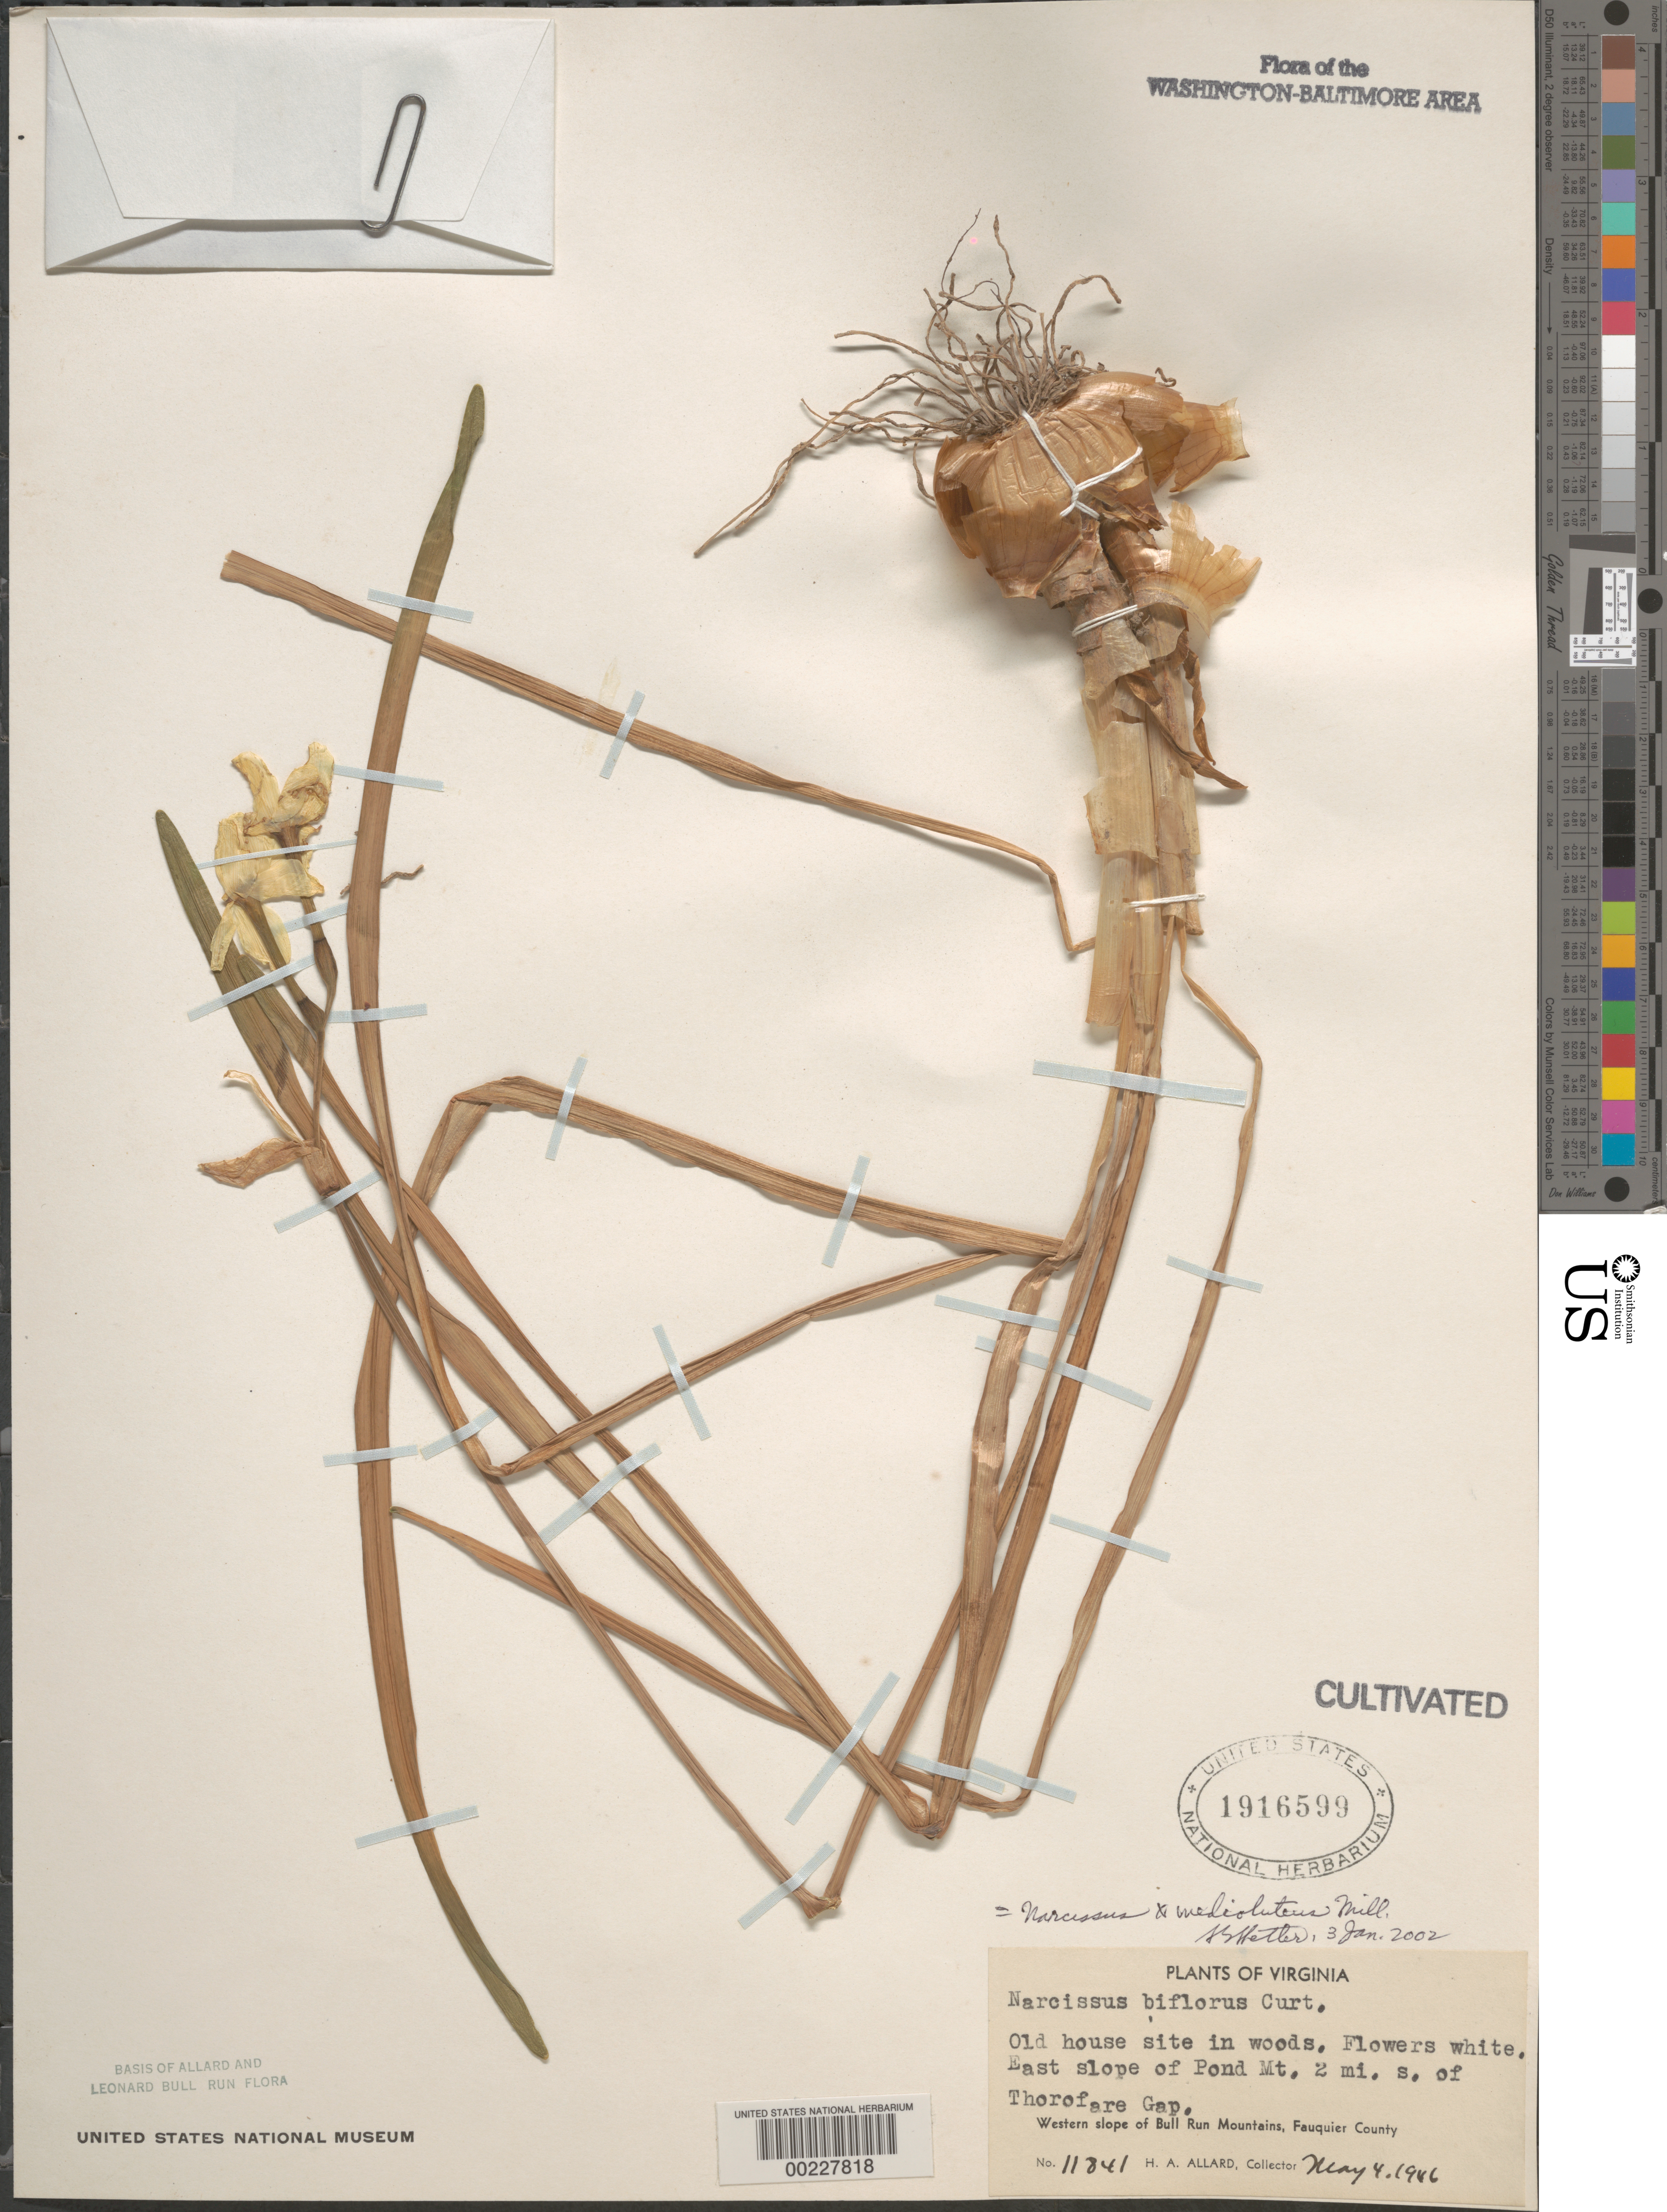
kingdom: Plantae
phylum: Tracheophyta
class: Liliopsida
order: Asparagales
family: Amaryllidaceae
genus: Narcissus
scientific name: Narcissus x medioluteus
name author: Mill.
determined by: Shetler, Stanwyn G., (US), NMNH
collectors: H. A. Allard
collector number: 11841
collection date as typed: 04 May 1946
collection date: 1946-05-04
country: United States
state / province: Virginia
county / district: Fauquier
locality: Western slope of Bull Run Mountains, old house site in woods; E slope of Pond Mt. 2 mi. S of Thorofare Gap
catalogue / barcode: US 1916599